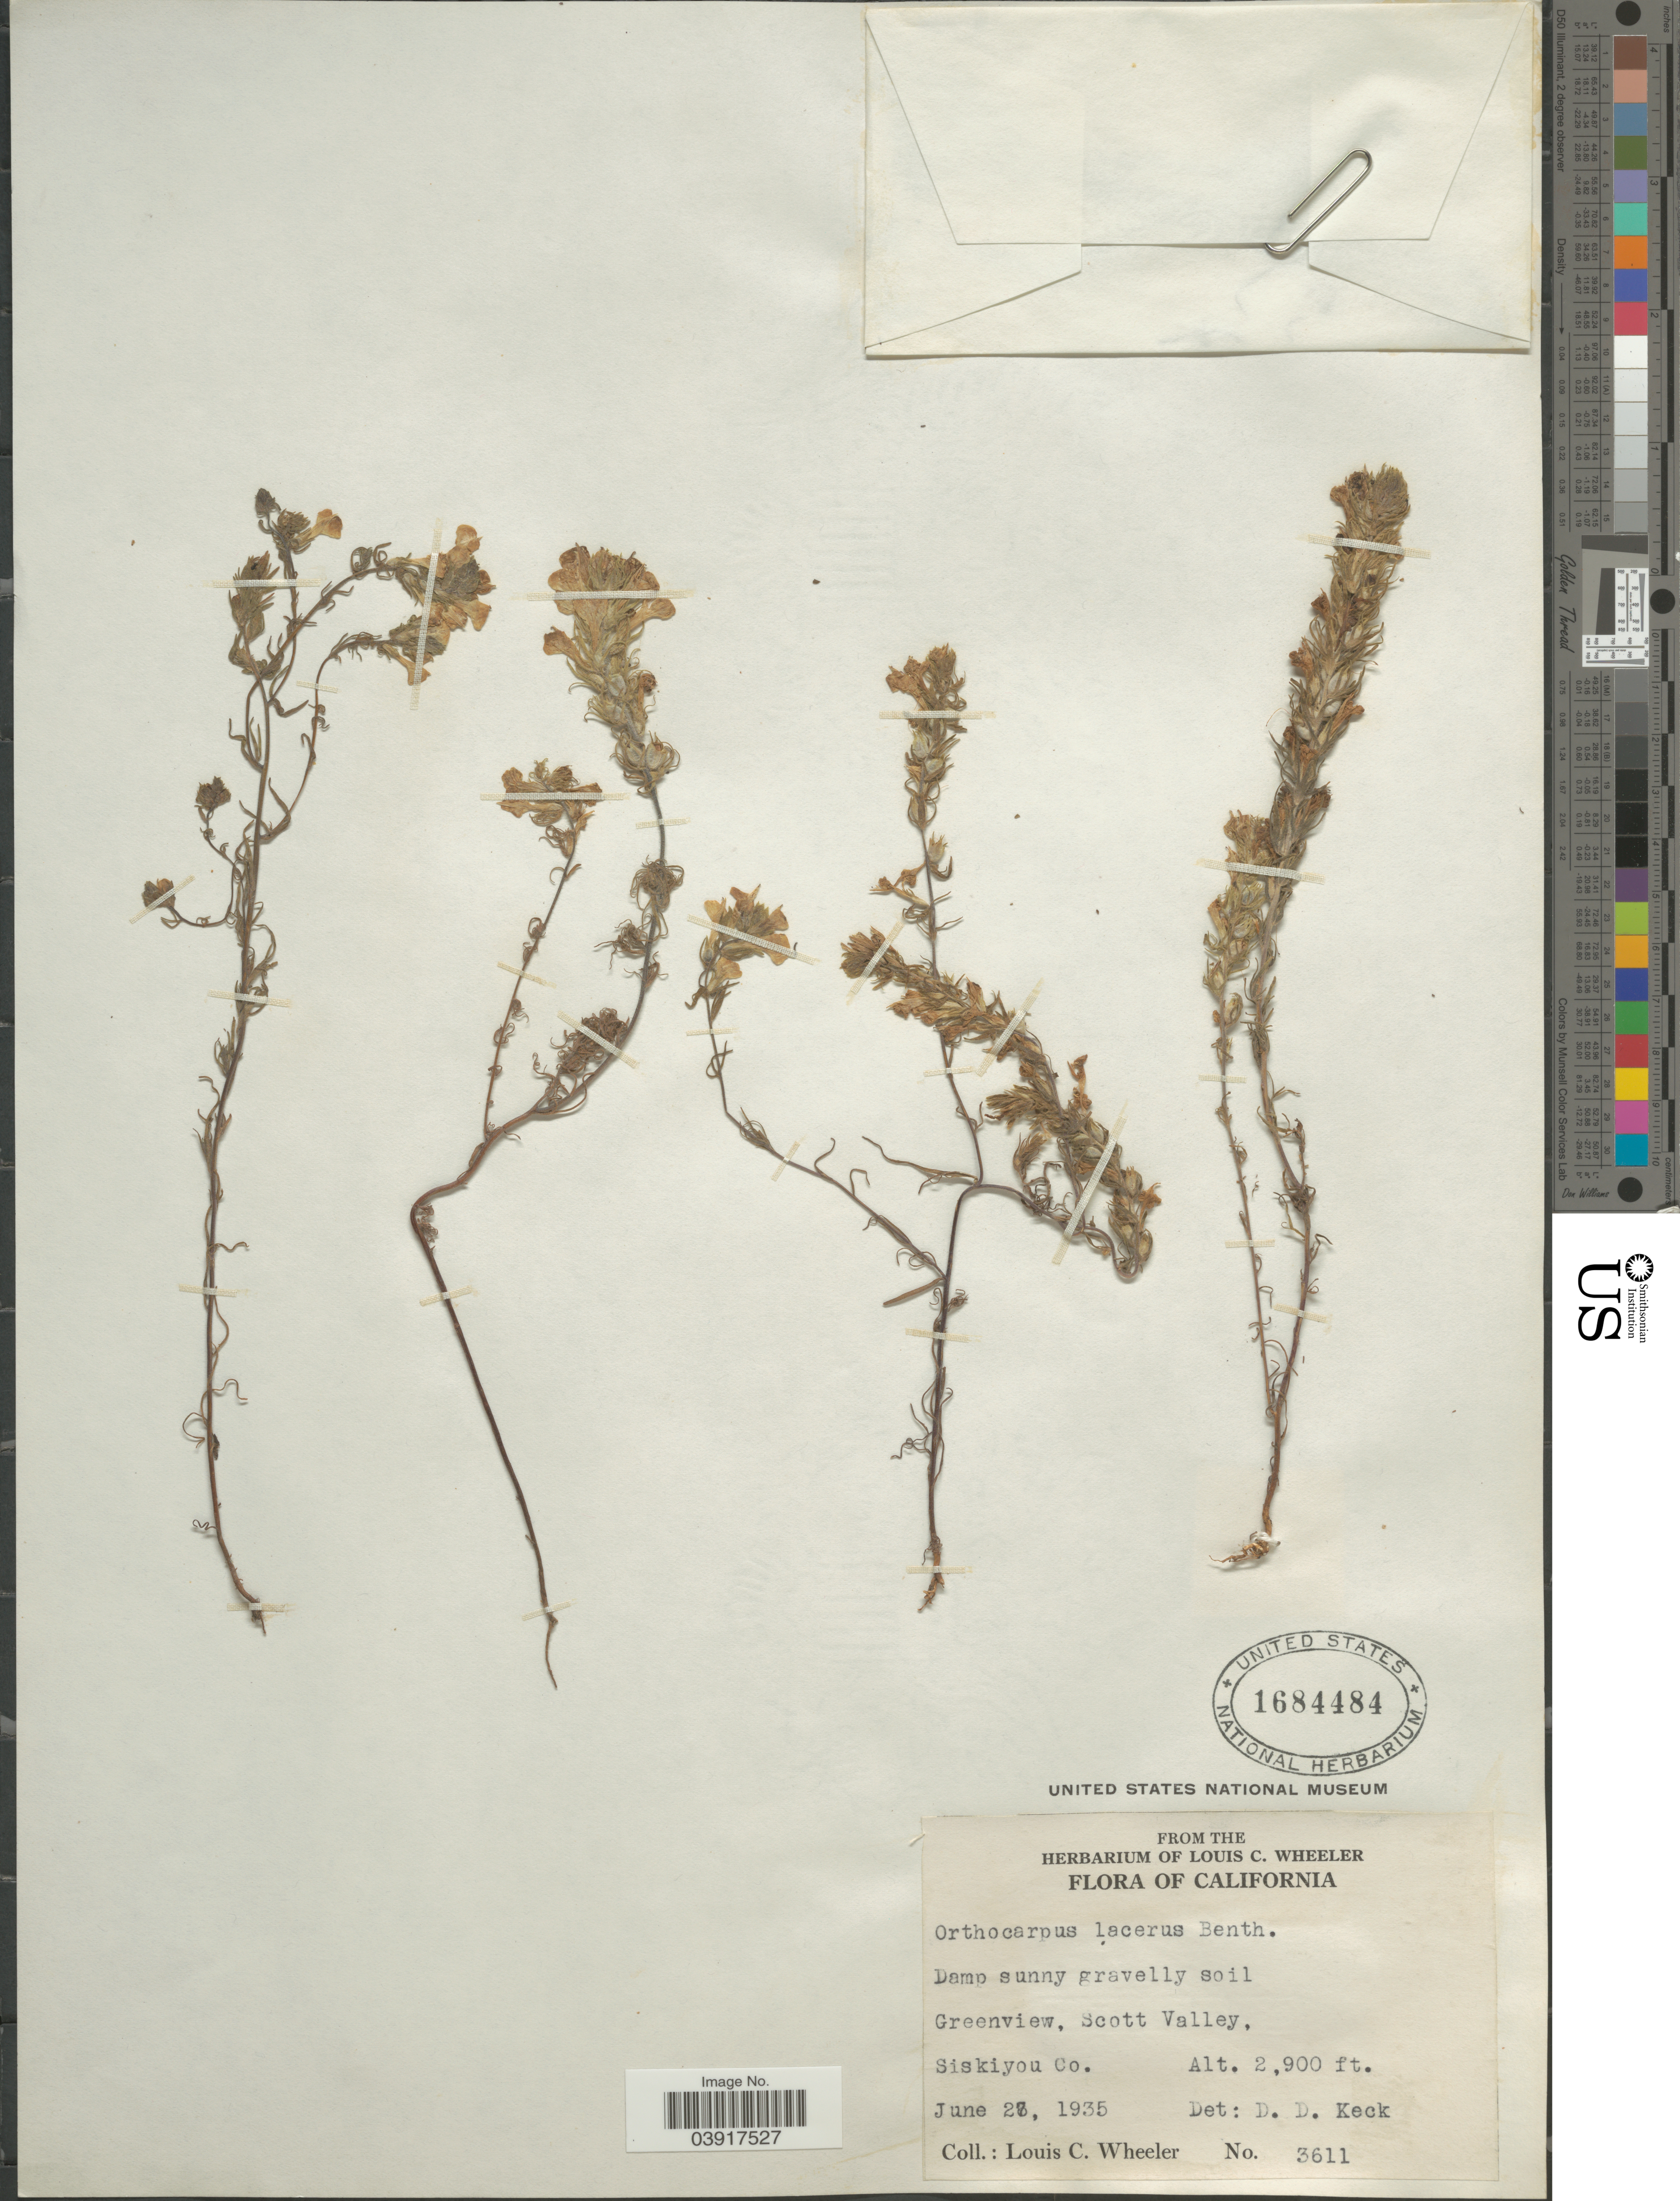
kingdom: Plantae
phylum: Tracheophyta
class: Magnoliopsida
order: Lamiales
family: Orobanchaceae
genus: Orthocarpus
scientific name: Orthocarpus lacerus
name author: Benth.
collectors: L. C. Wheeler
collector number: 3611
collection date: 1935-06-27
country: United States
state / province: California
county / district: Siskiyou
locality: Greenview, Scott Valley. Siskiyou Co.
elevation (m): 884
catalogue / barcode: US 1684484